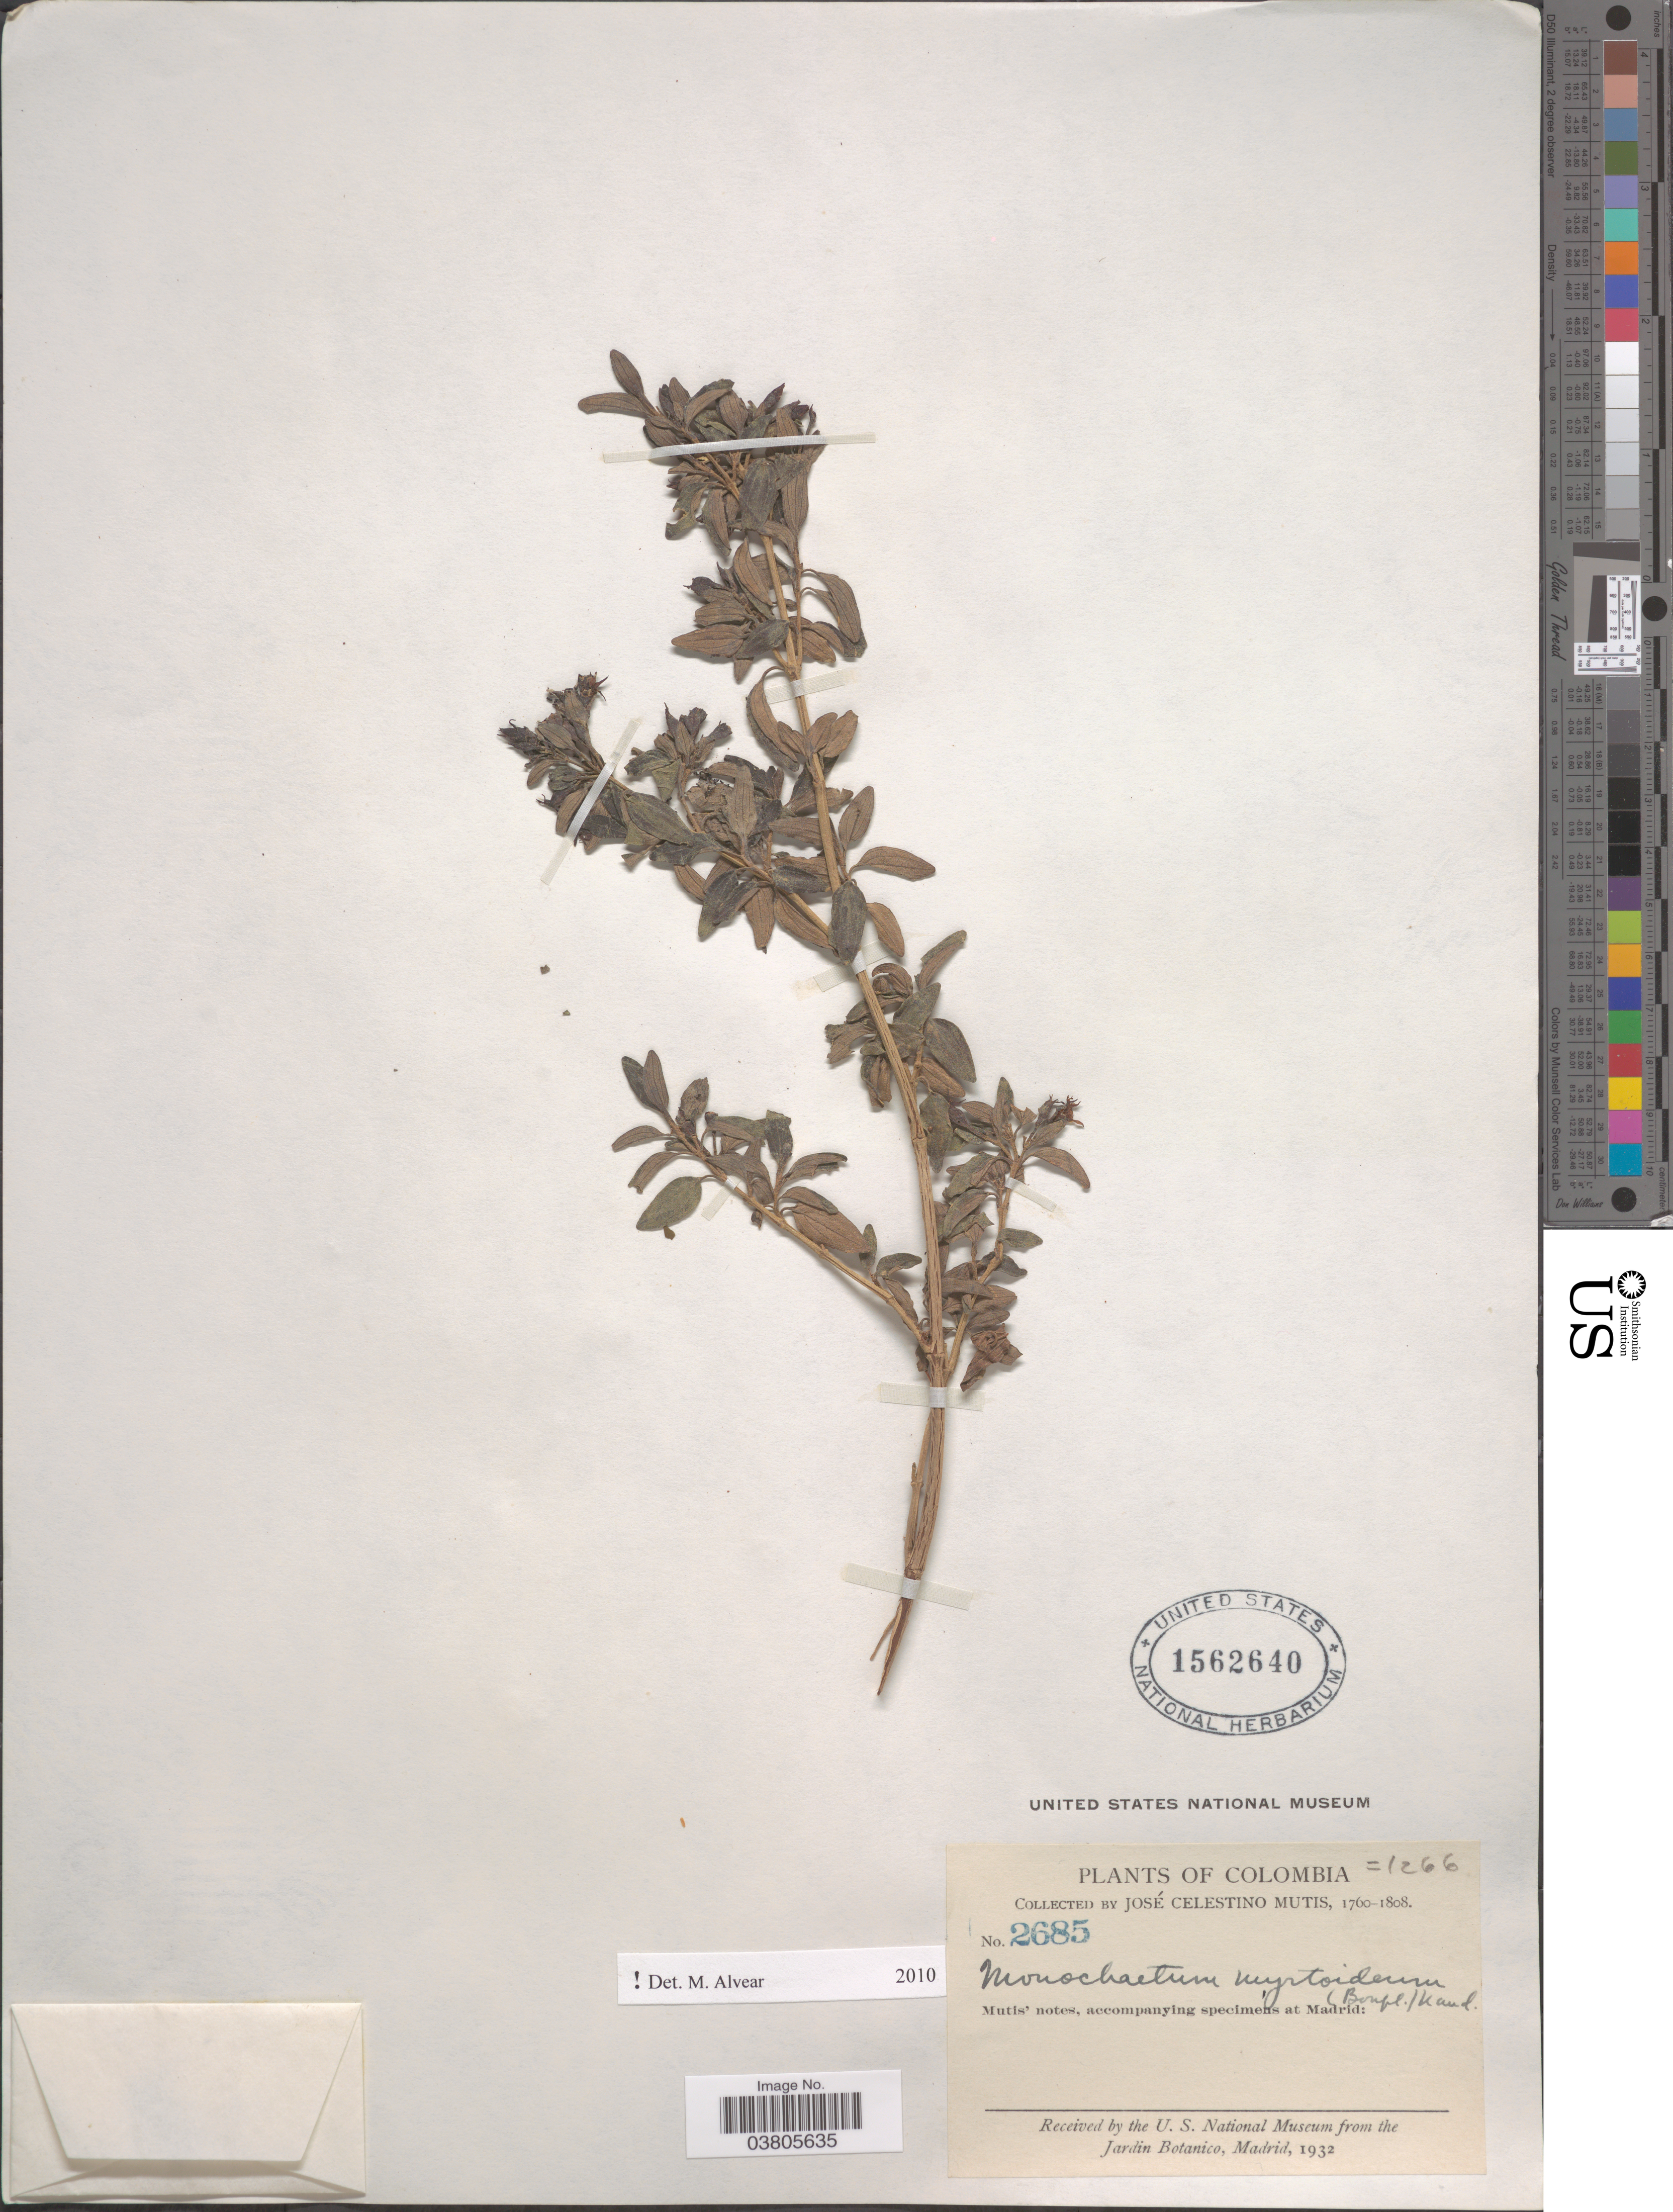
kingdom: Plantae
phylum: Tracheophyta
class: Magnoliopsida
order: Myrtales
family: Melastomataceae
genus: Monochaetum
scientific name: Monochaetum myrtoideum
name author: Naudin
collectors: J. C. B. Mutis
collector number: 2685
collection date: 1760/1808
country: Colombia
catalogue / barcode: US 1562640